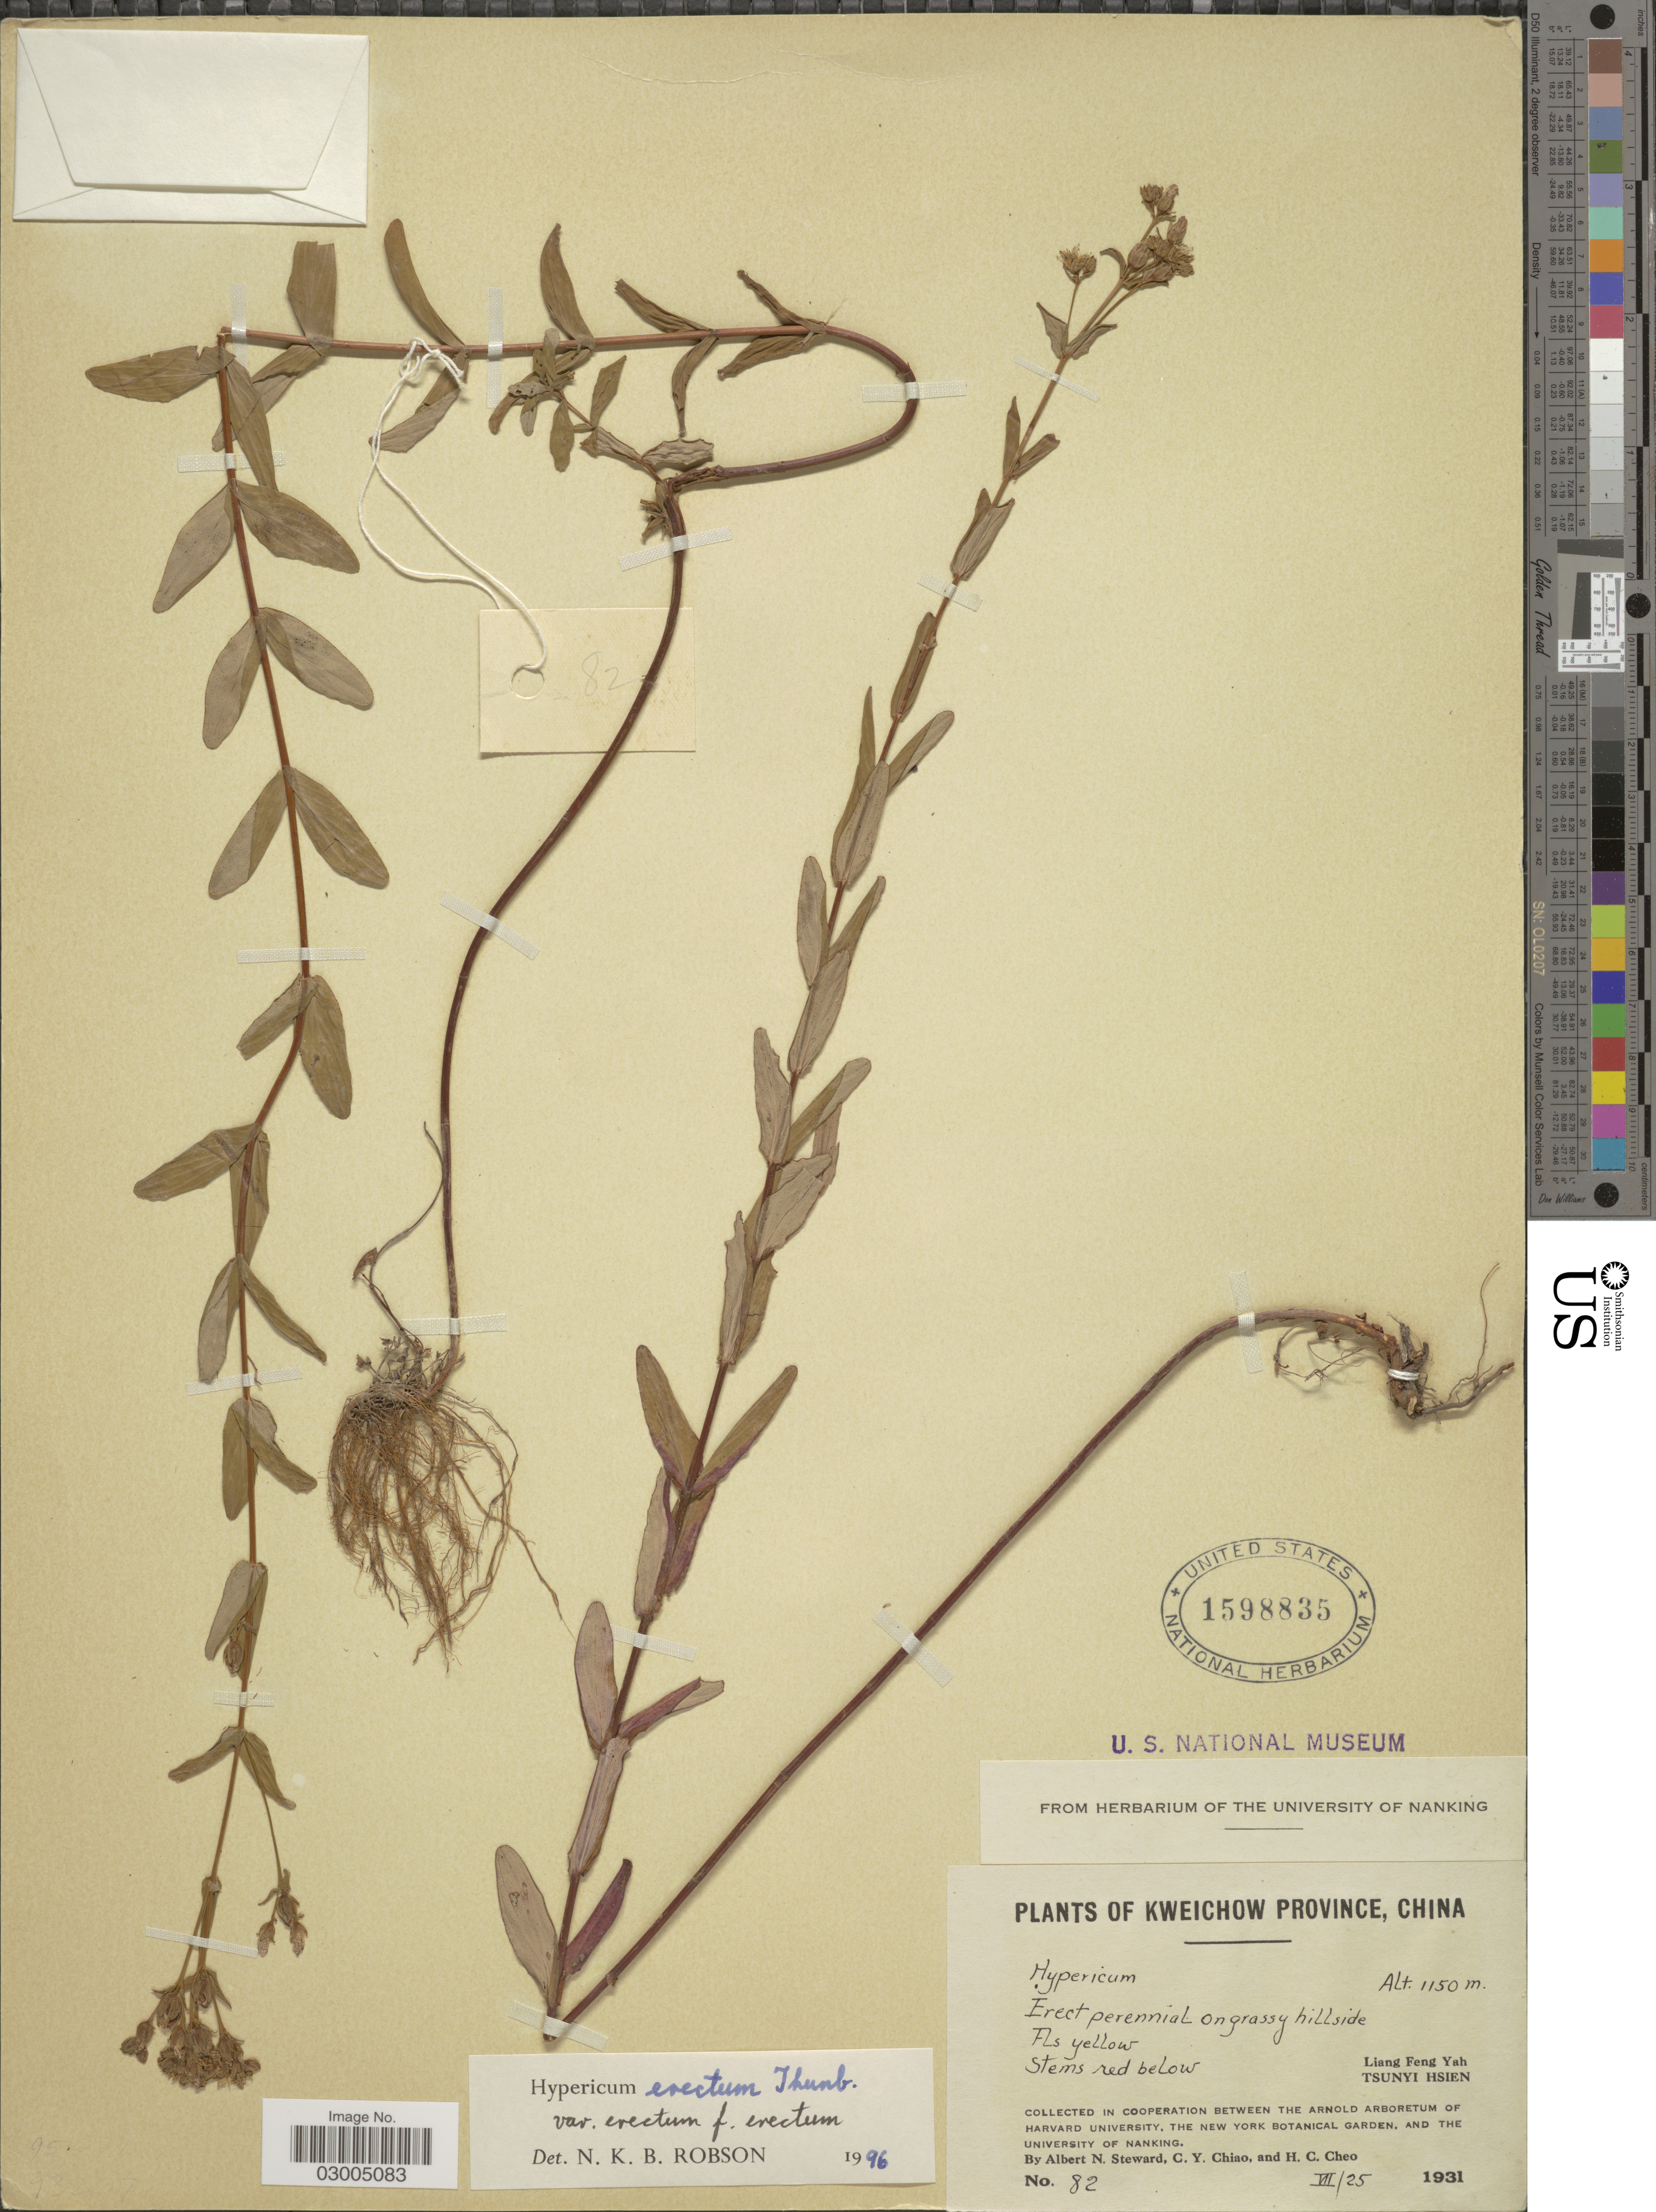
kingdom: Plantae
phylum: Tracheophyta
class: Magnoliopsida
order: Malpighiales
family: Hypericaceae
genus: Hypericum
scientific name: Hypericum erectum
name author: Thunb.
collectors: A. N. Steward, C. Y. Chiao & H. Cheo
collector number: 82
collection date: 1931-07-25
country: China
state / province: Guizhou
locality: Kweichow Province. Liang feng Yah. Tsunyi Hsien.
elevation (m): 1150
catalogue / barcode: US 1598835